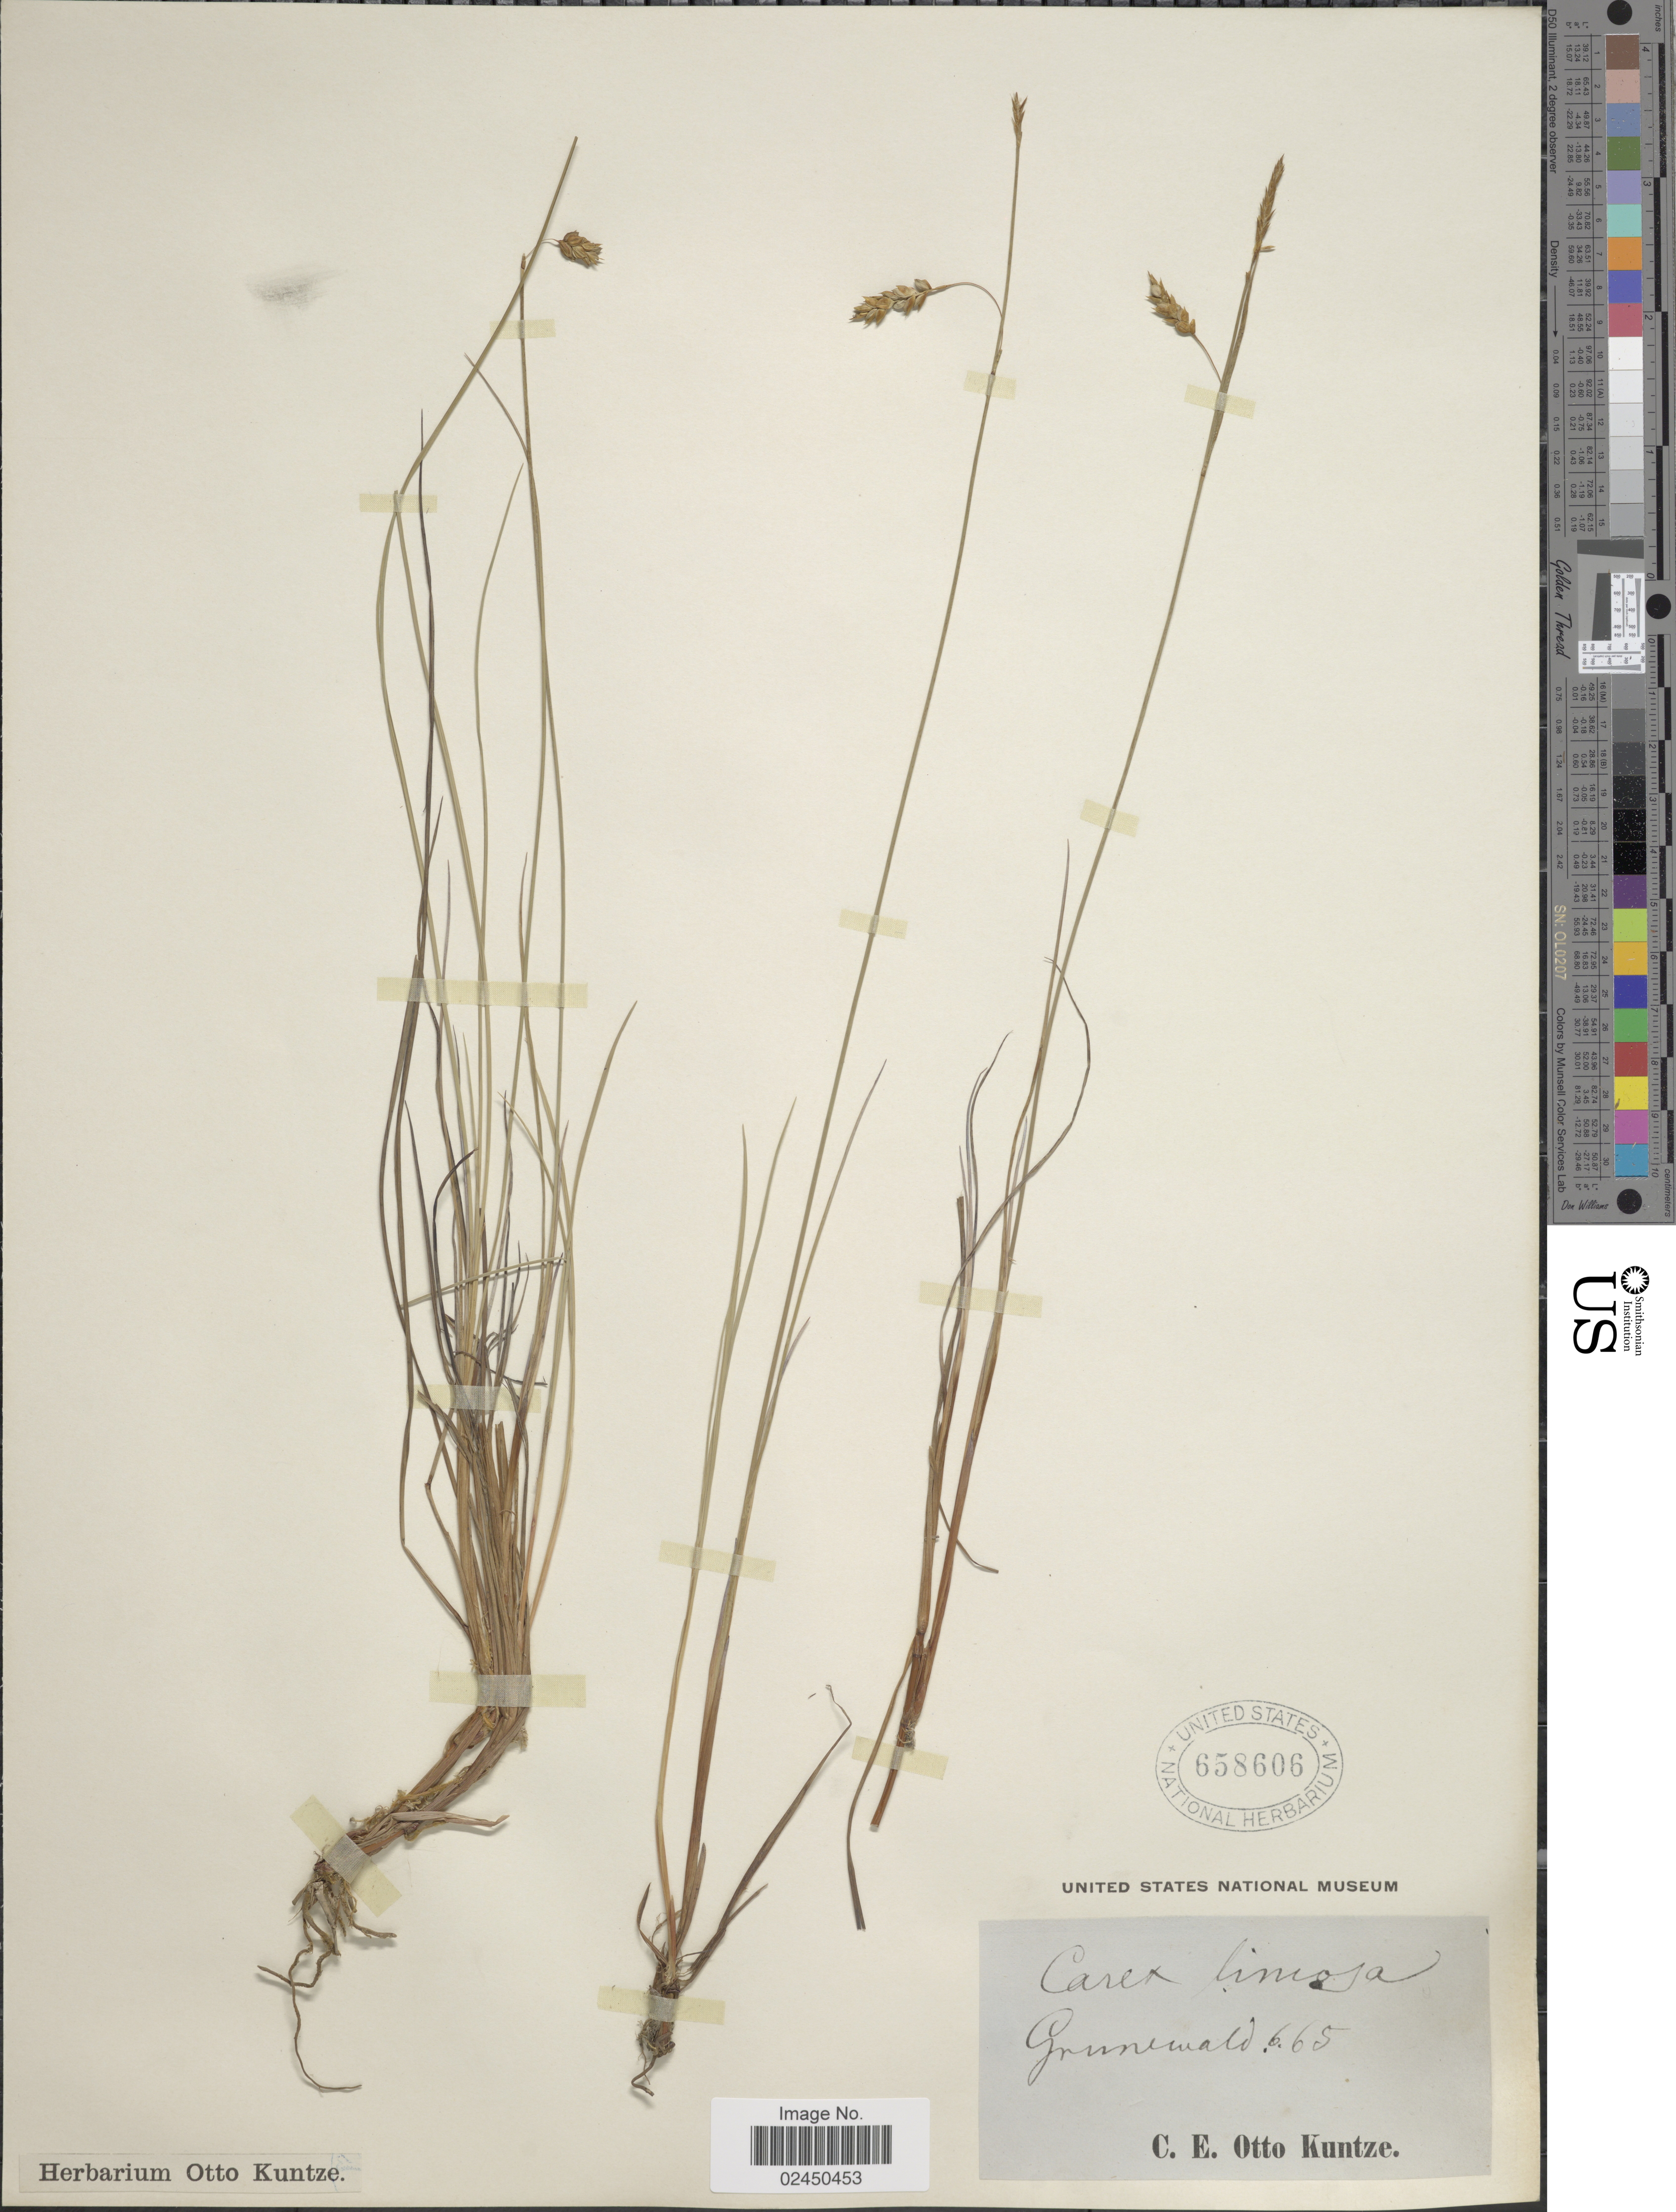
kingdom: Plantae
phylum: Tracheophyta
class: Liliopsida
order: Poales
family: Cyperaceae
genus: Carex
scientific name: Carex limosa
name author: L.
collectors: C.E.O. Kuntze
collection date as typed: Transcribed d/m/y: /6/65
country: Germany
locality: Grunewald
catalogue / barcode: US 658606